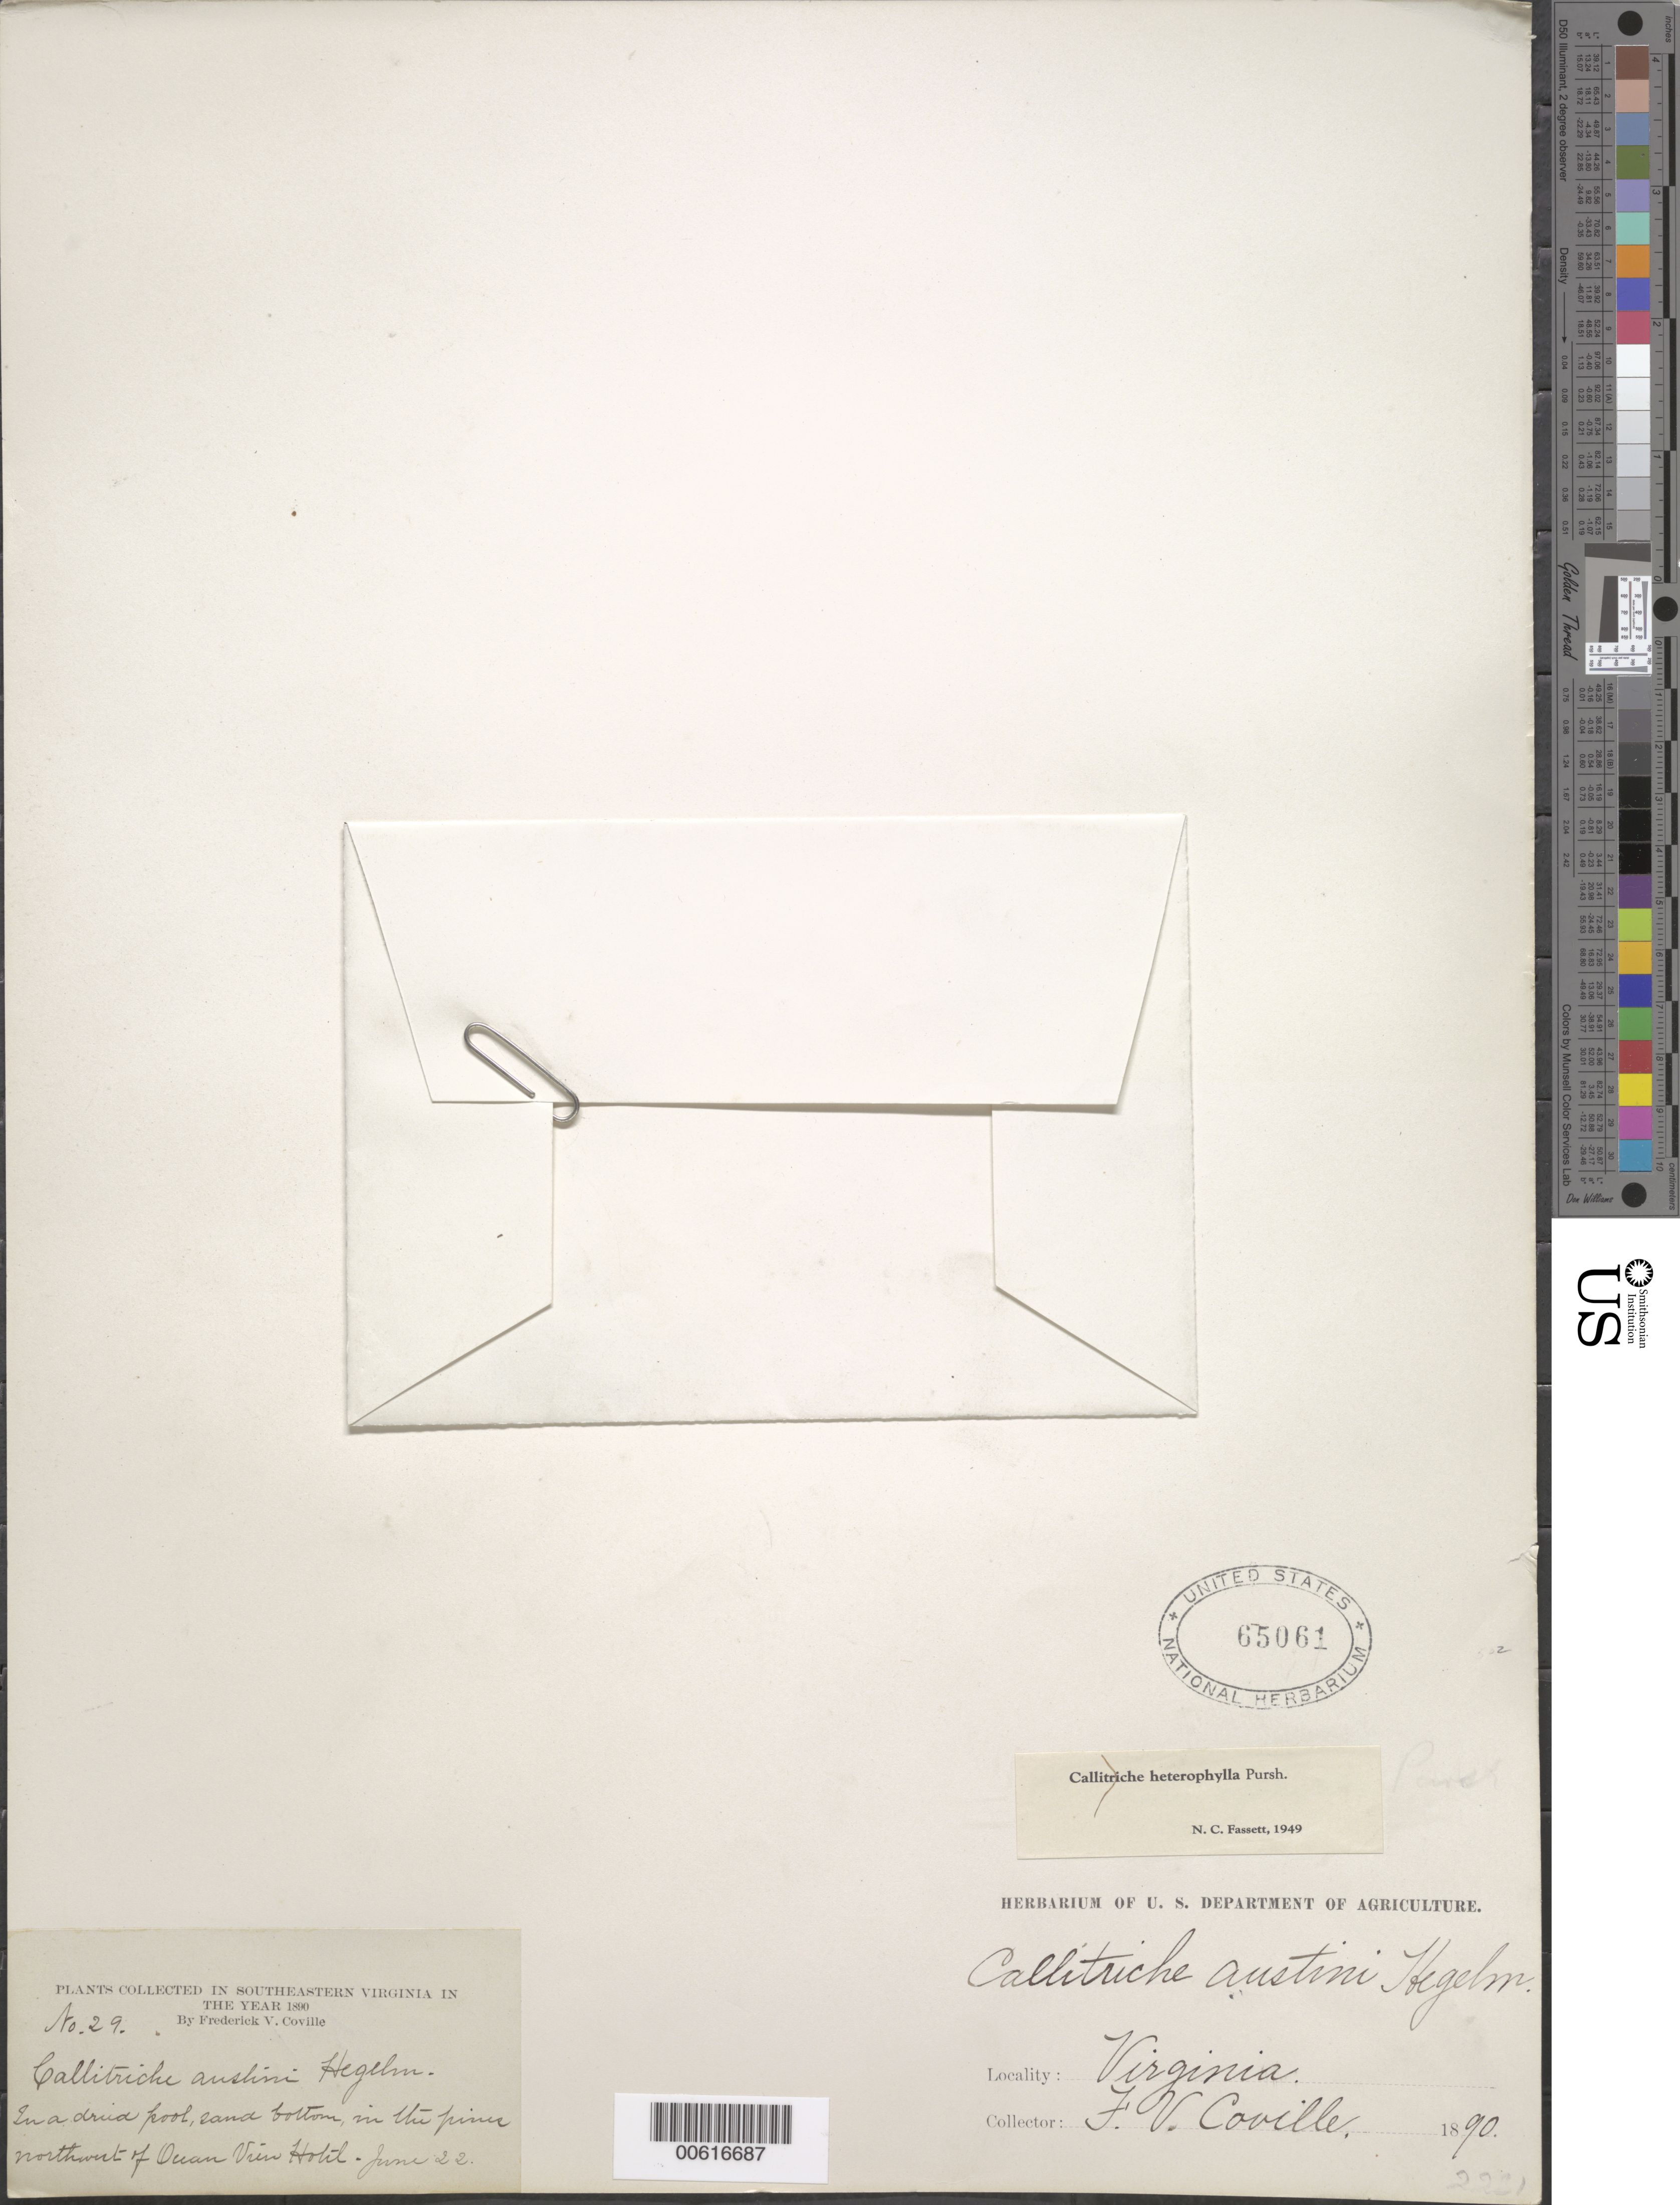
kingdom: Plantae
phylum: Tracheophyta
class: Magnoliopsida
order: Lamiales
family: Plantaginaceae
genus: Callitriche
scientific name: Callitriche heterophylla Pursh emend. Darby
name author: Pursh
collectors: F. V. Coville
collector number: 29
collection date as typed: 22 Jun 1890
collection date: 1890-06-22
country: United States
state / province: Virginia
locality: Ocean View Hotel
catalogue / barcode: US 65061